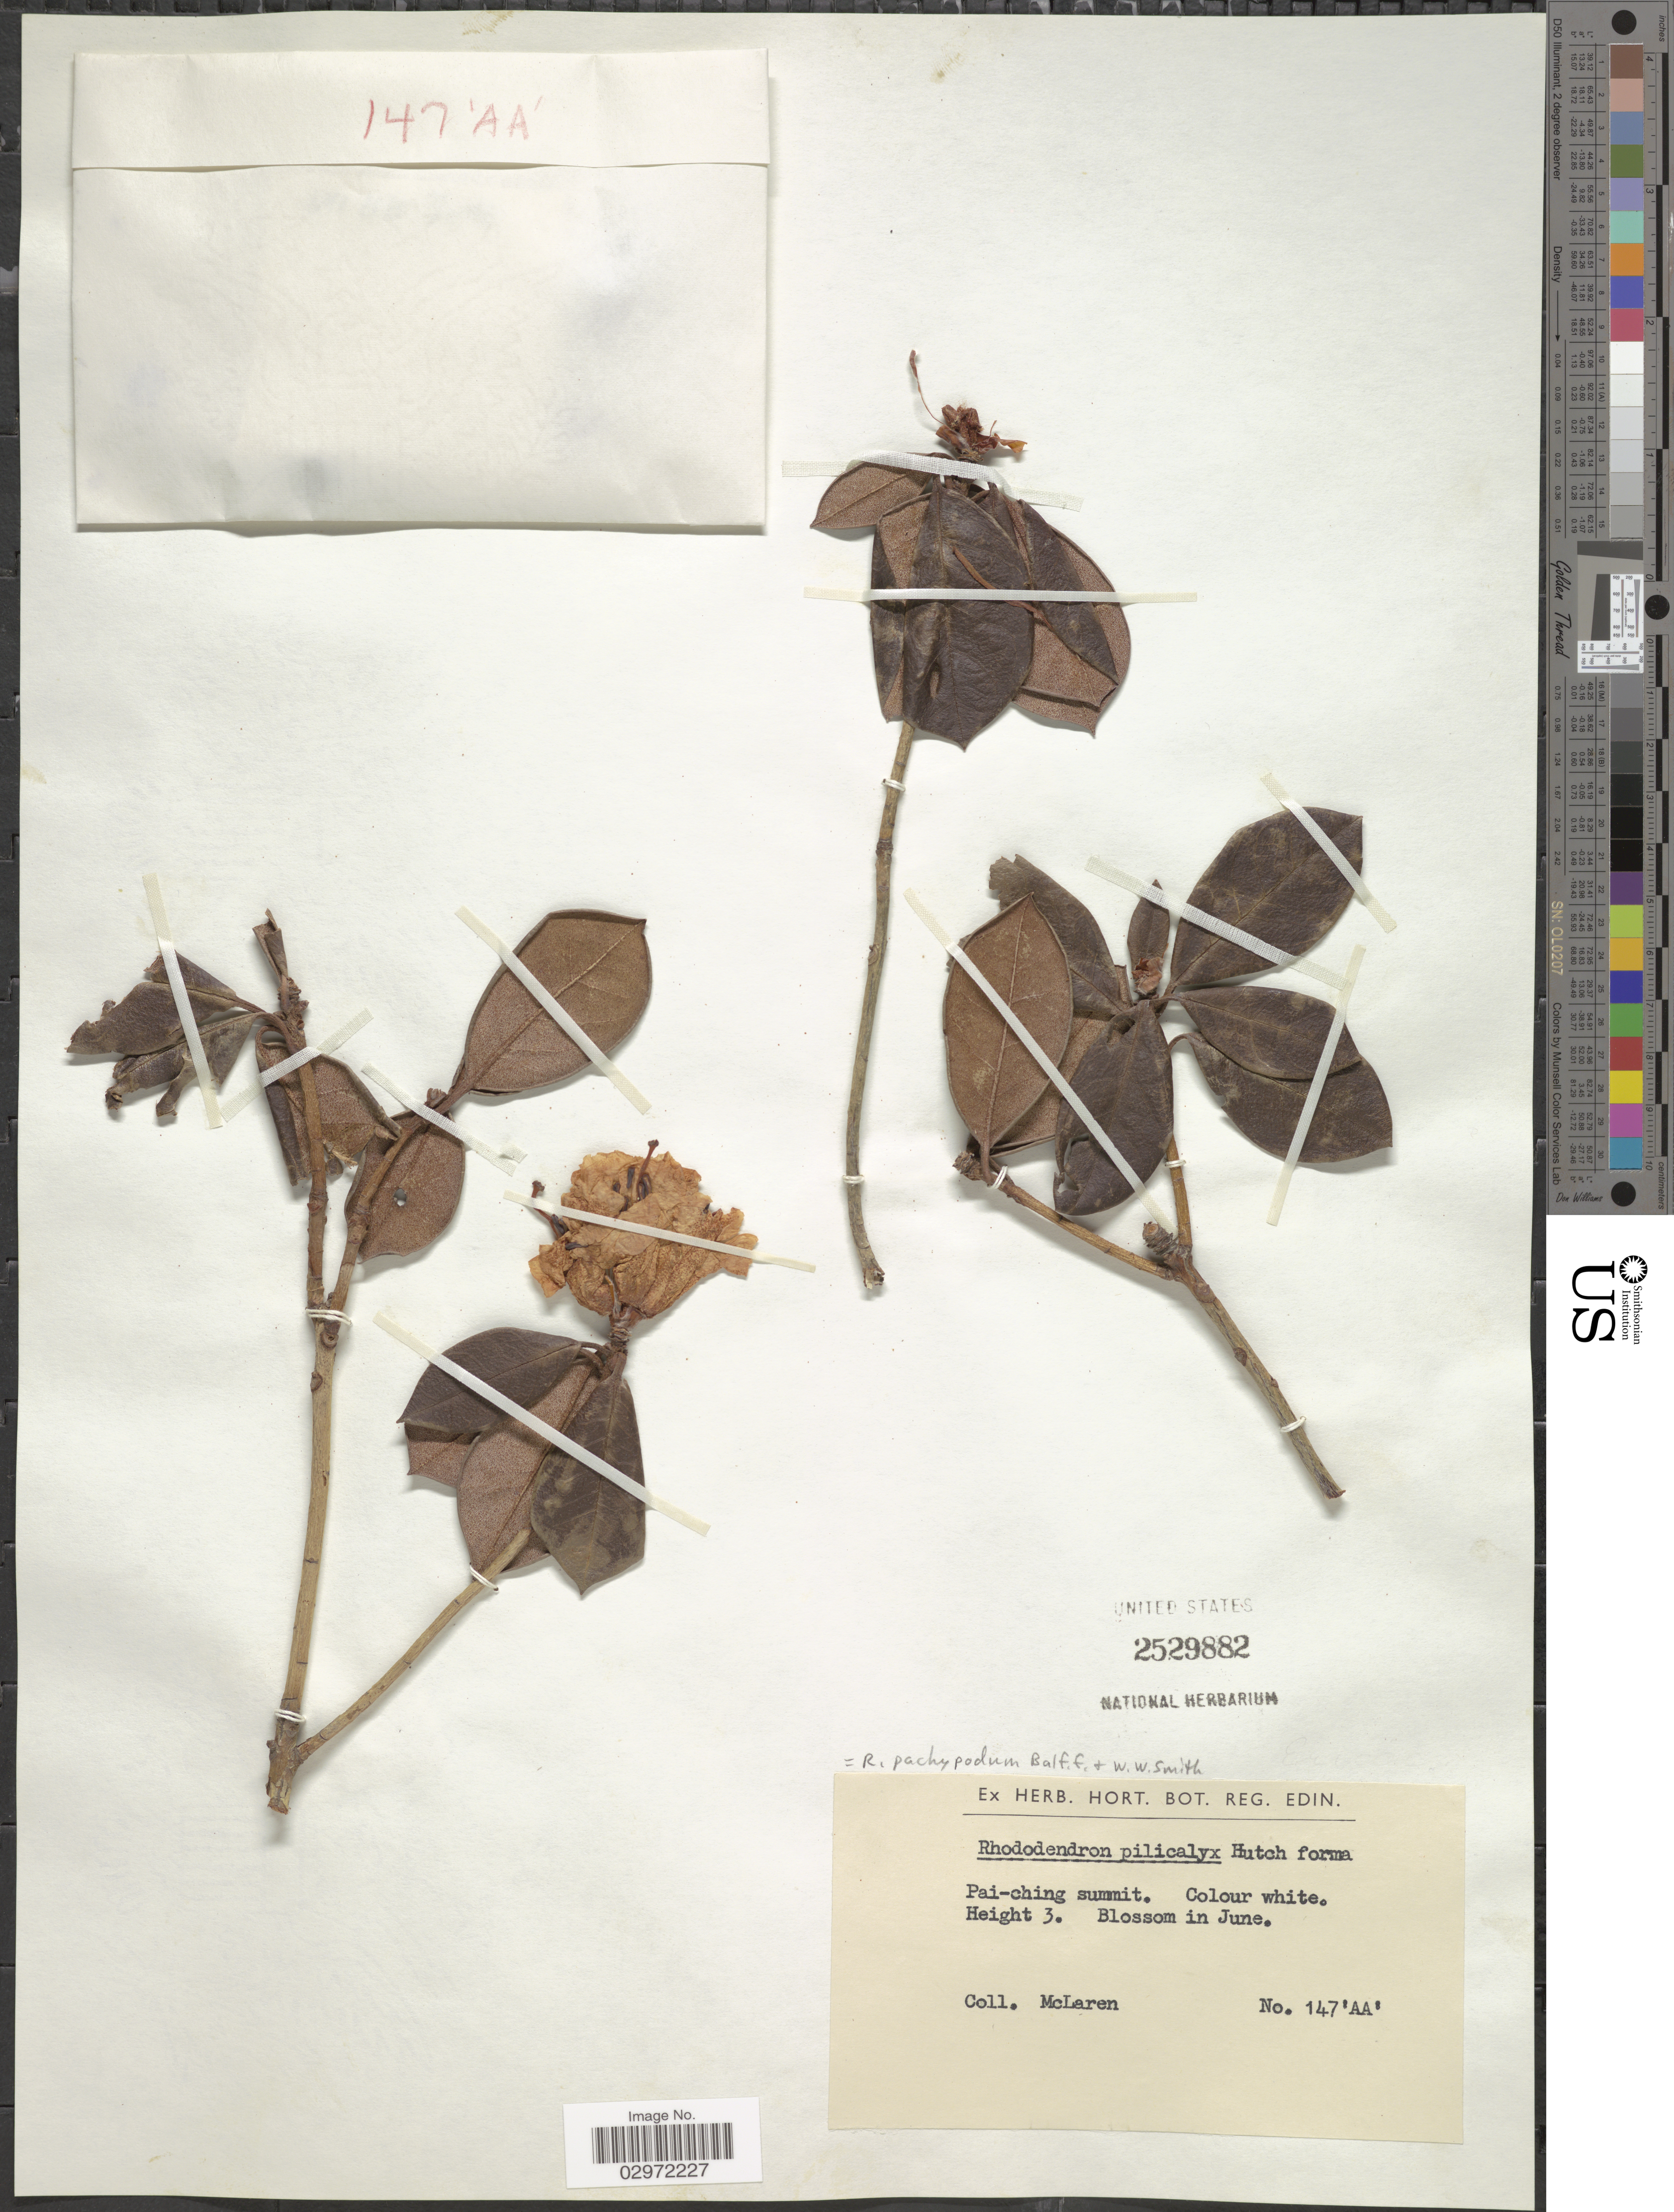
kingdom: Plantae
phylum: Tracheophyta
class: Magnoliopsida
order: Ericales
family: Ericaceae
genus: Rhododendron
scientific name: Rhododendron pachypodum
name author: Balf. f. & W.W. Sm.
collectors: McLaren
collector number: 147'AA'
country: China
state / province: Shanxi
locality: Pai-ching summit.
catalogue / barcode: US 2529882